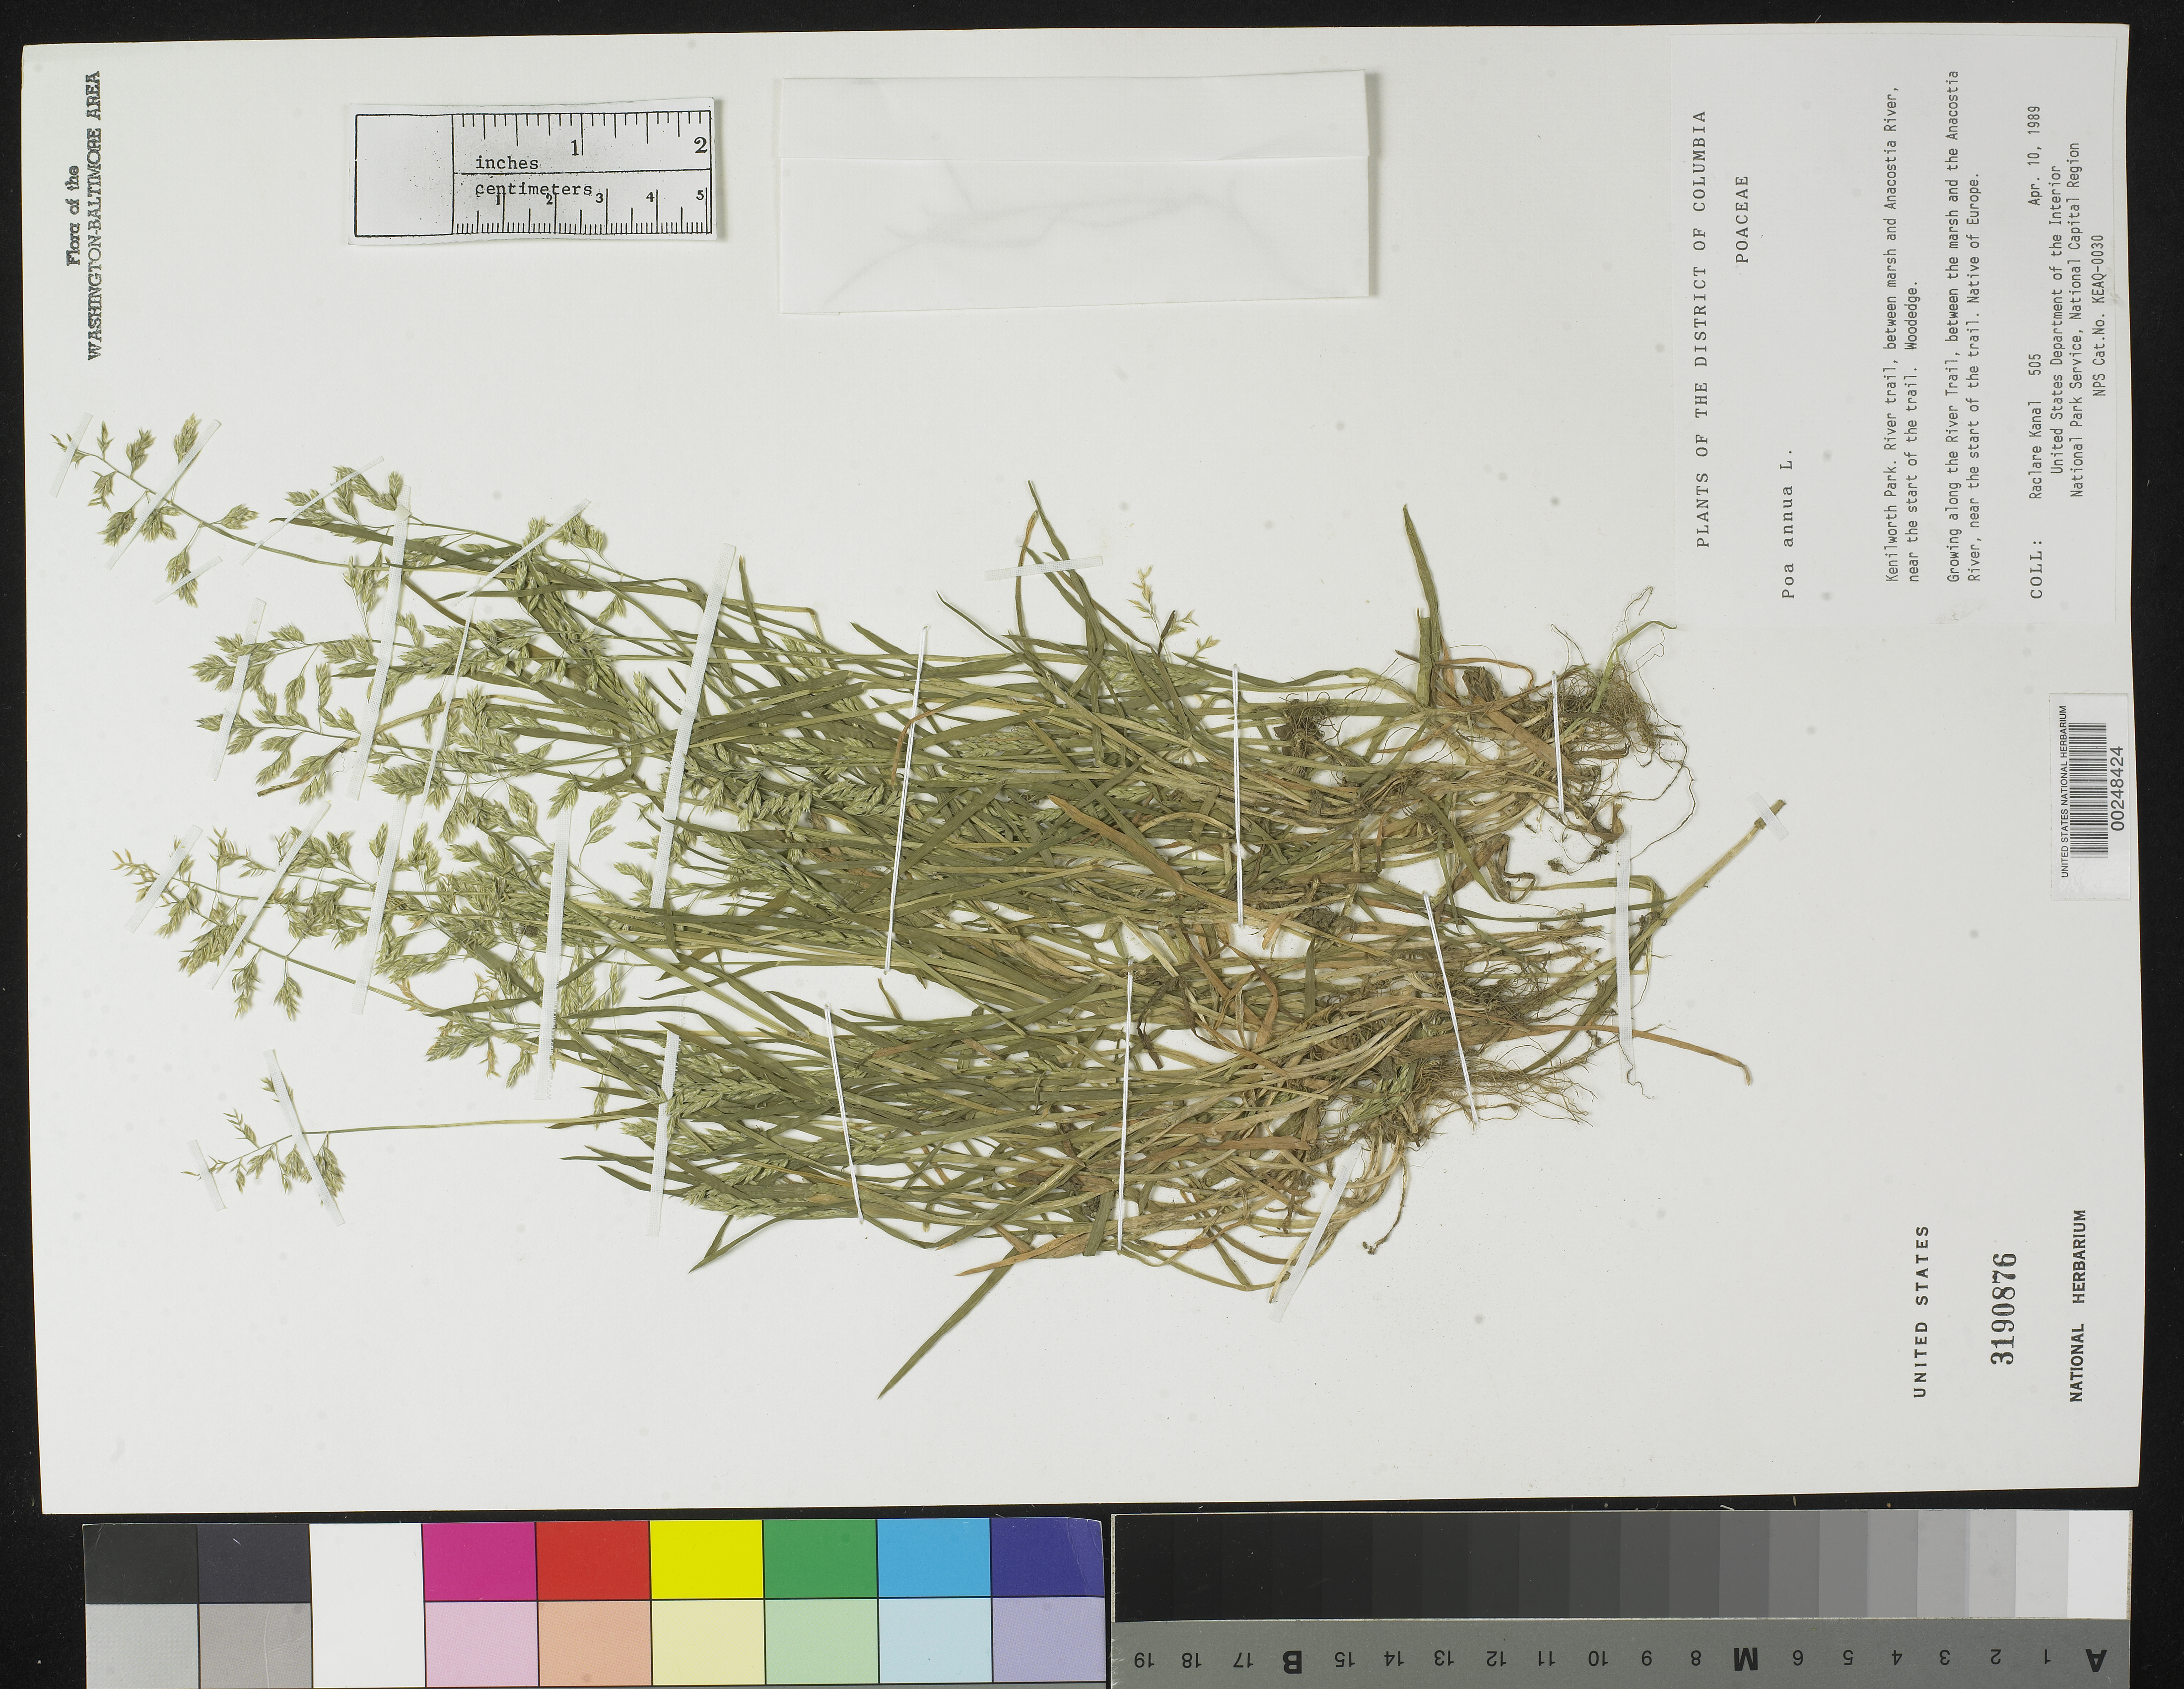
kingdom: Plantae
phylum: Tracheophyta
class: Liliopsida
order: Poales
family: Poaceae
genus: Poa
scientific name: Poa annua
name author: L.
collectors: R. Kanal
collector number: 505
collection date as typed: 10 Apr 1989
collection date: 1989-04-10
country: United States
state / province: District of Columbia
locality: Kenilworth Park, between Marsh and Anacostia River, near the start of trail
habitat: Woodedge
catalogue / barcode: US 3190876